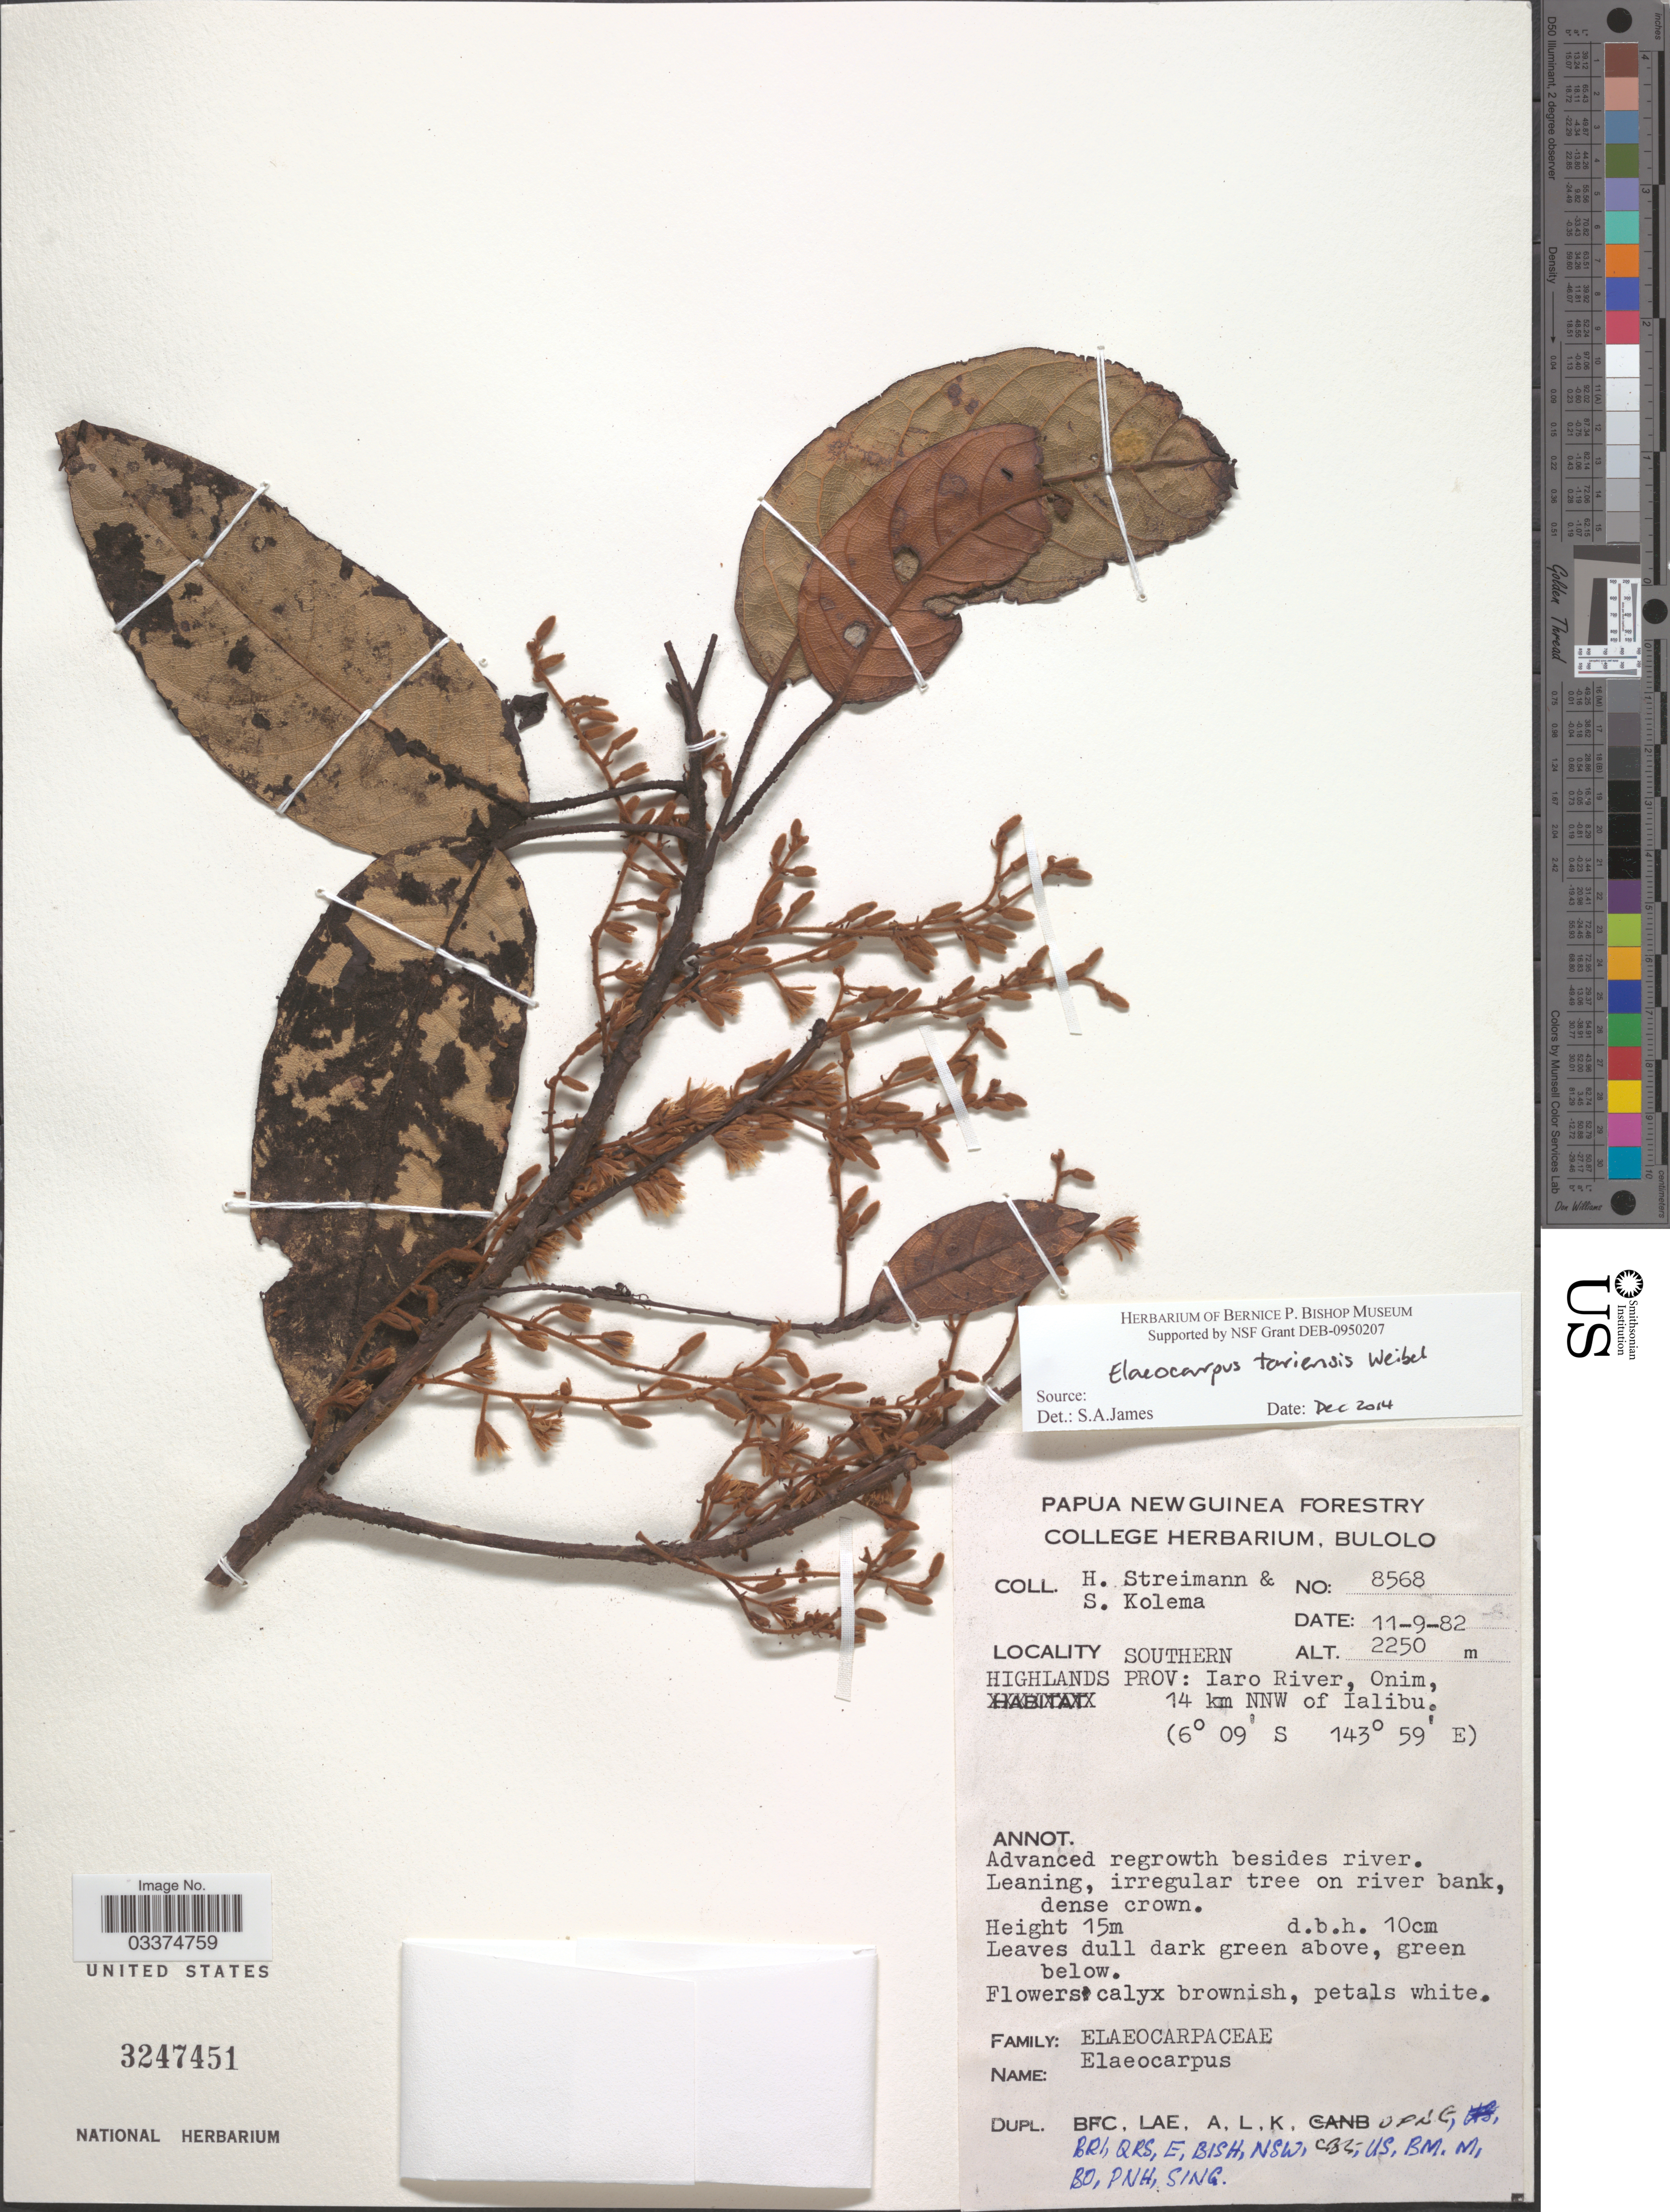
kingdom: Plantae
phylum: Tracheophyta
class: Magnoliopsida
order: Oxalidales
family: Elaeocarpaceae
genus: Elaeocarpus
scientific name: Elaeocarpus tariensis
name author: Weibel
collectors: H. Streimann & S. Kolema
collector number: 8568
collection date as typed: Transcribed d/m/y: 11/9/82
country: Papua New Guinea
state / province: Southern Highlands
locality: Iaro River, Onim, 14 km NNW of Ialibu.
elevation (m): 2250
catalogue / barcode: US 3247451